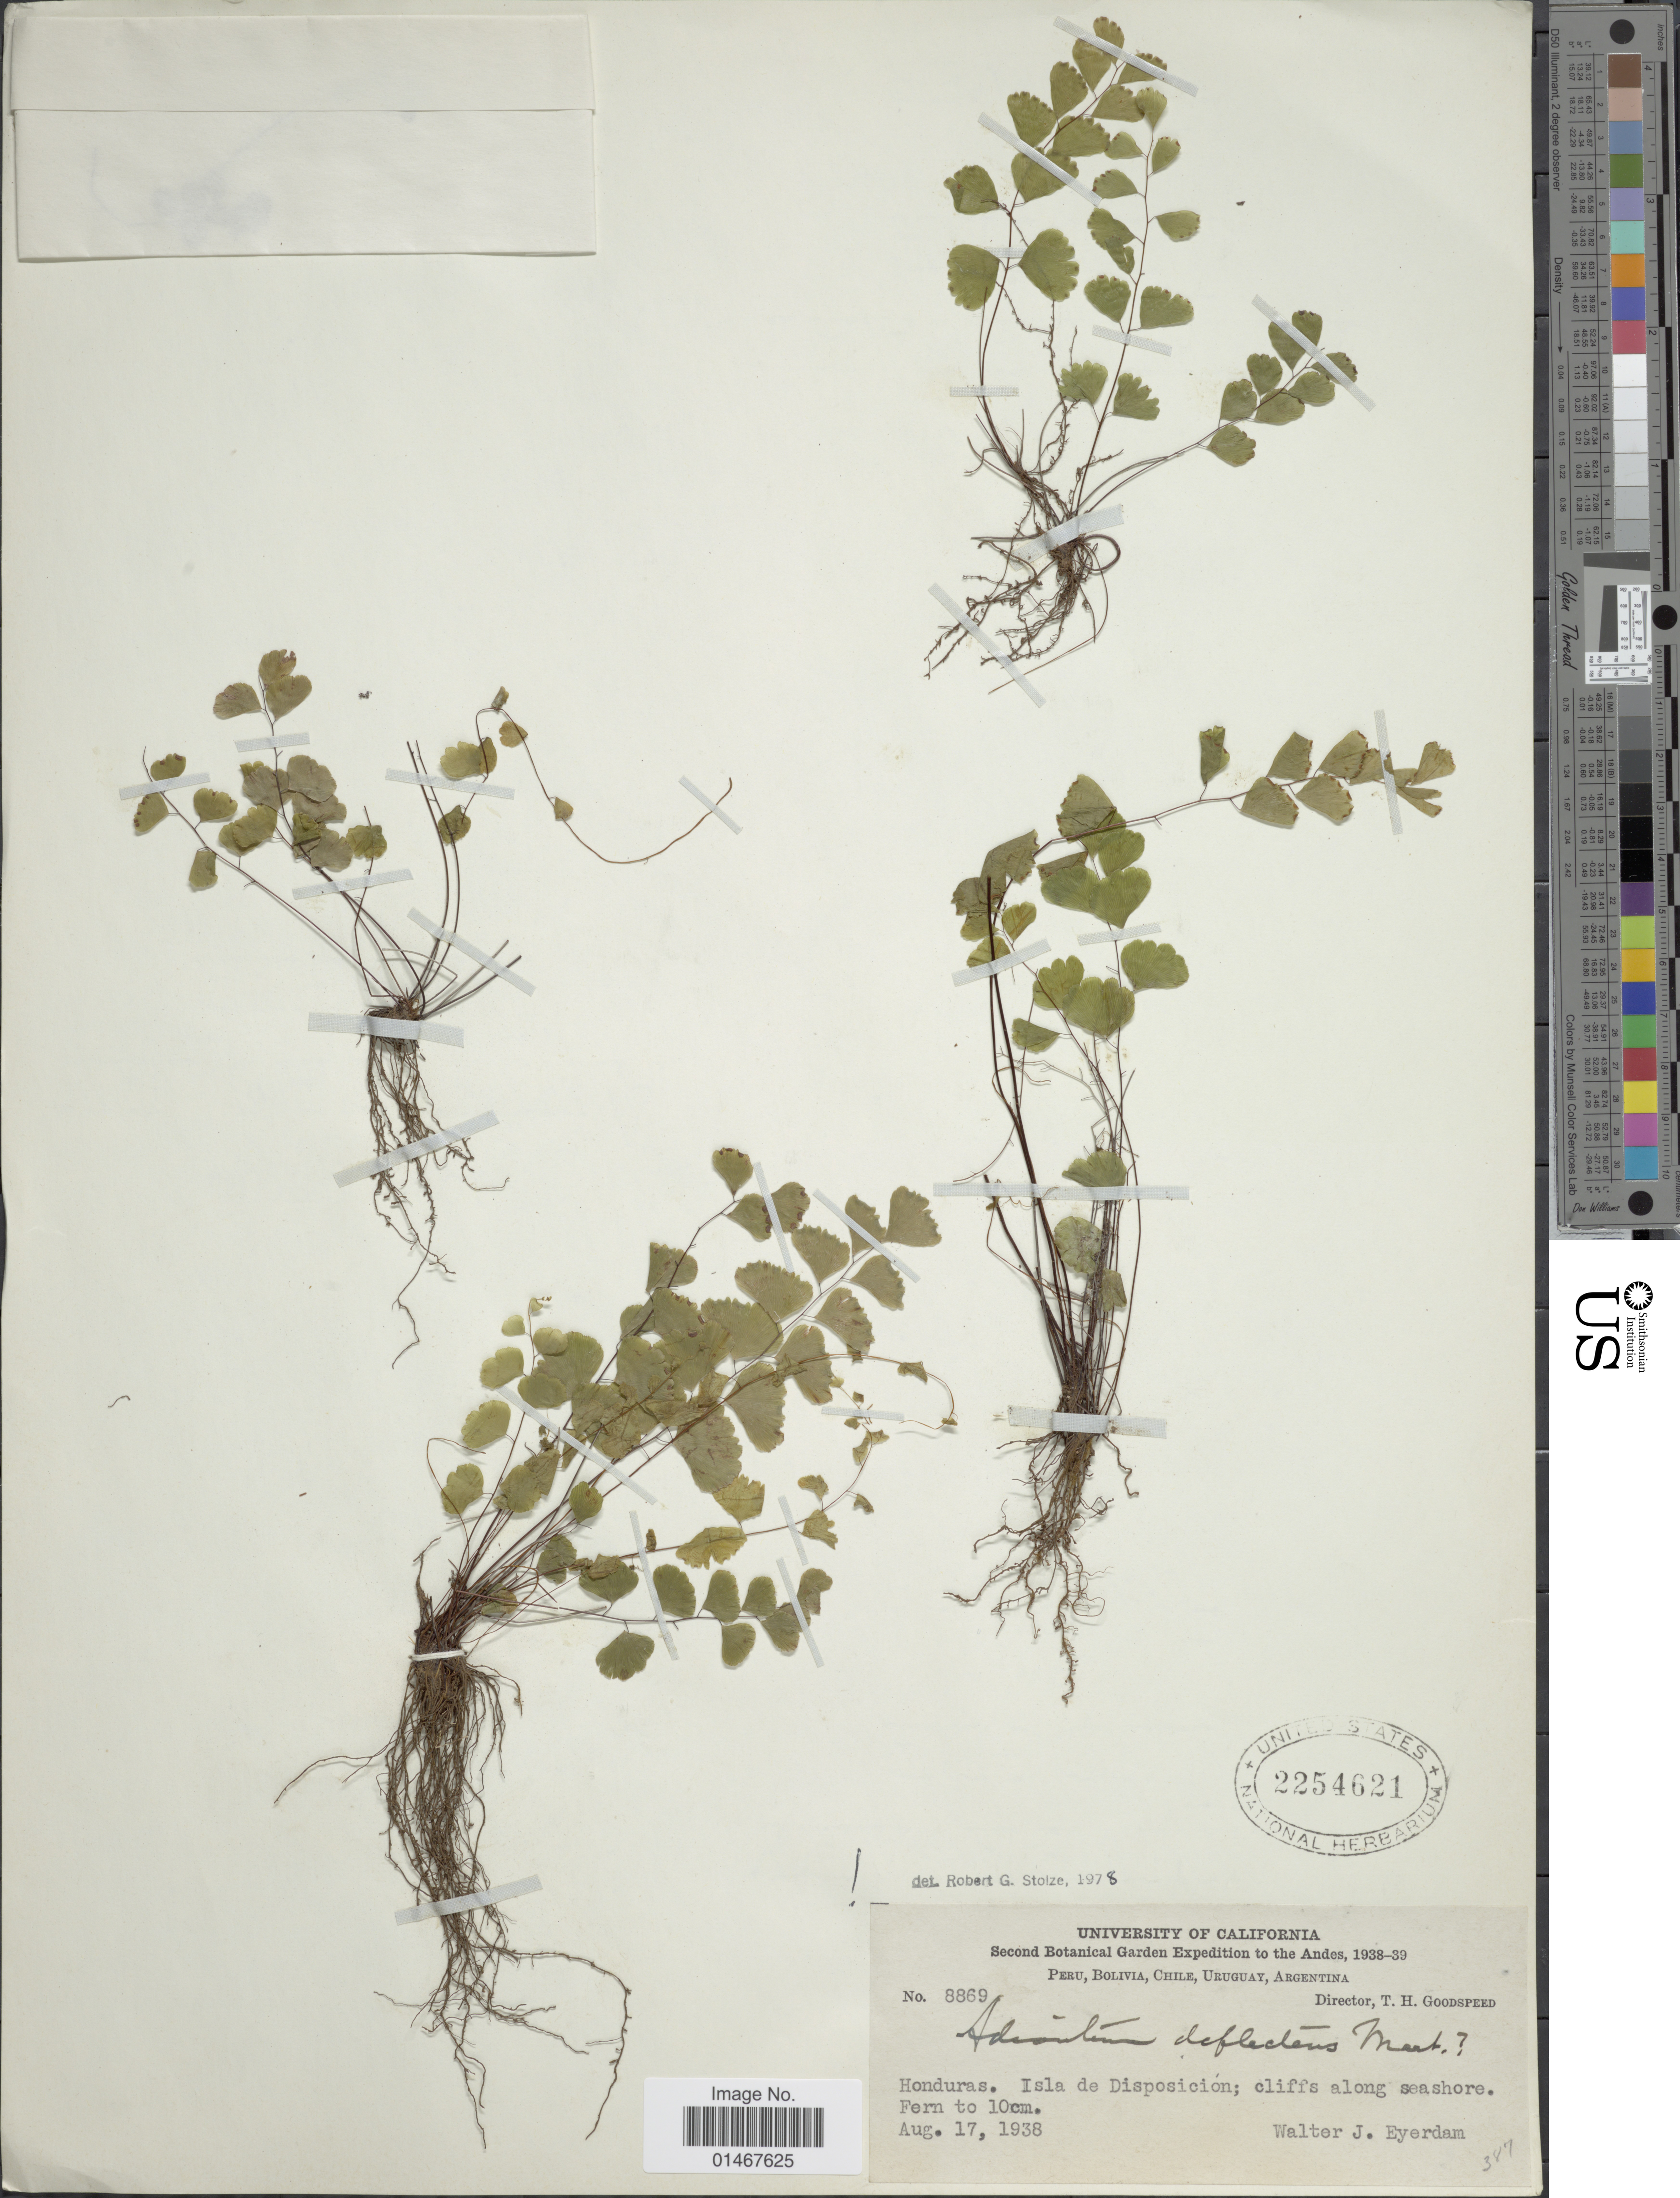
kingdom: Plantae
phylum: Tracheophyta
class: Polypodiopsida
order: Polypodiales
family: Pteridaceae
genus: Adiantum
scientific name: Adiantum philippense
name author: L.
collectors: W. J. Eyerdam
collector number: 8869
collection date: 1938-08-17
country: Honduras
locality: Isla de Diposicion; cliffs along seashore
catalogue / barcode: US 2254621